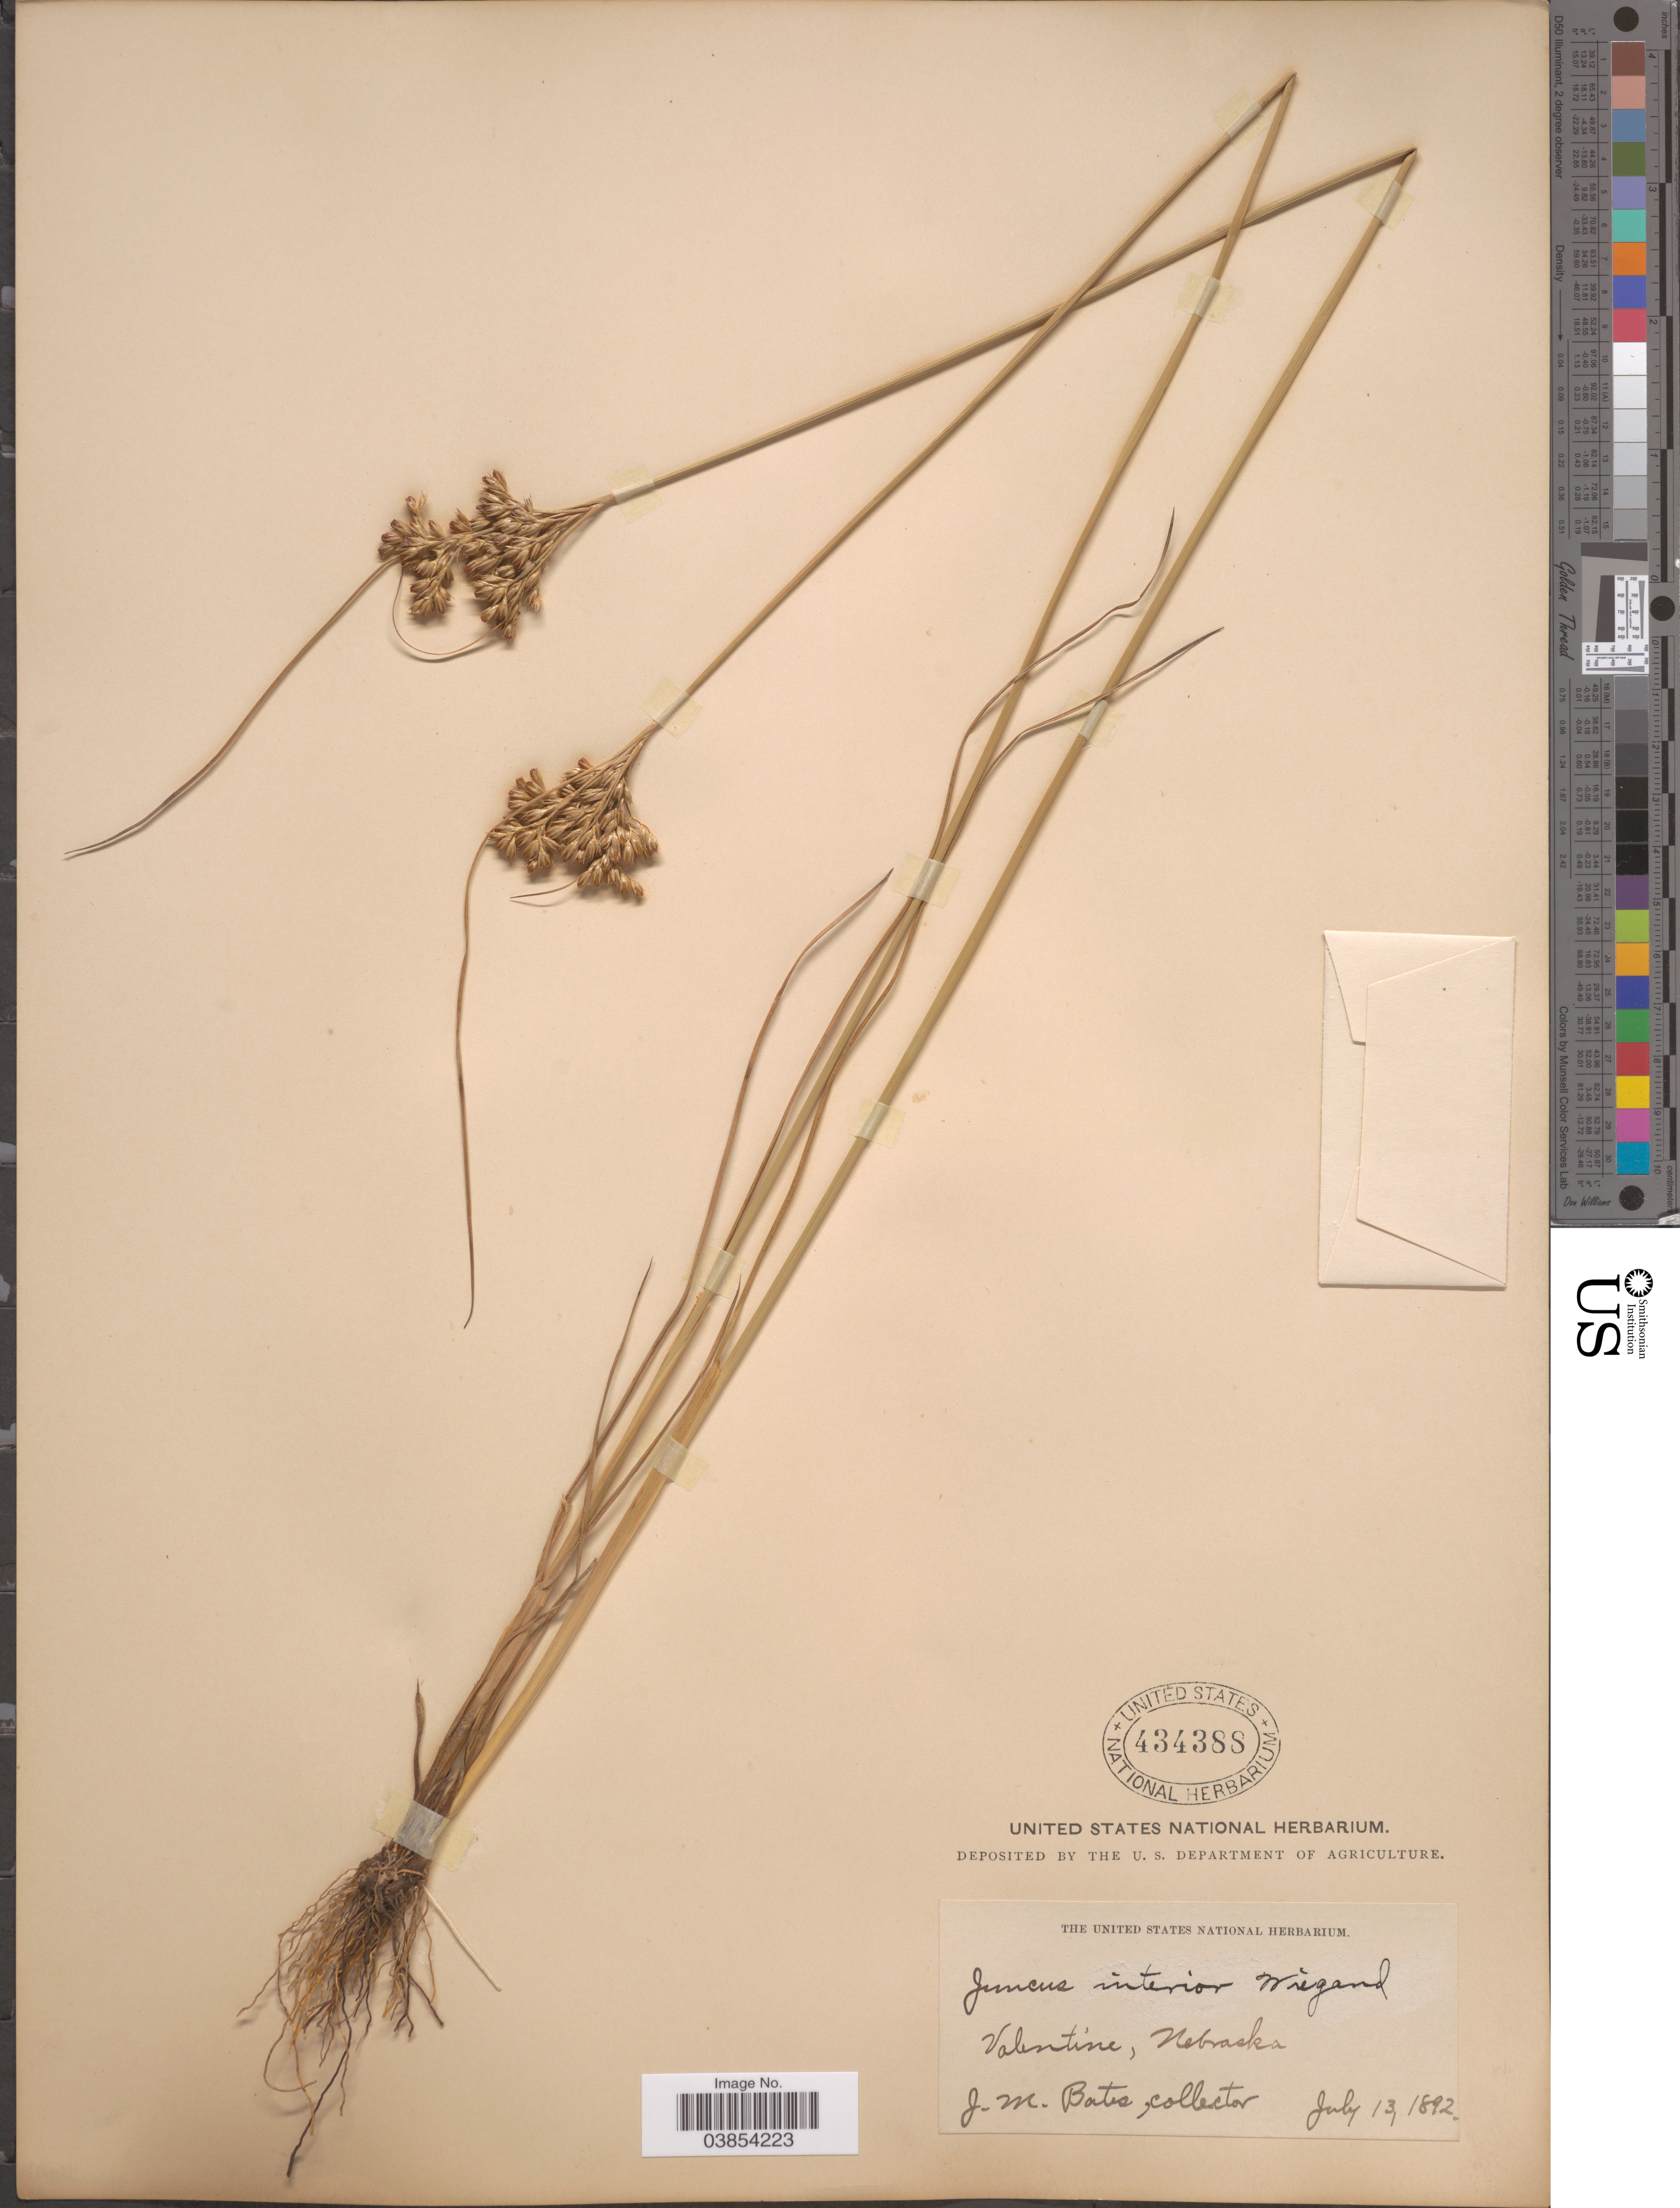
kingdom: Plantae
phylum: Tracheophyta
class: Liliopsida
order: Poales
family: Juncaceae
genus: Juncus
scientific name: Juncus interior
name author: Wiegand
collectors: J. Bates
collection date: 1892-07-13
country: United States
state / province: Nebraska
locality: Valentine.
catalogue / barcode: US 434388